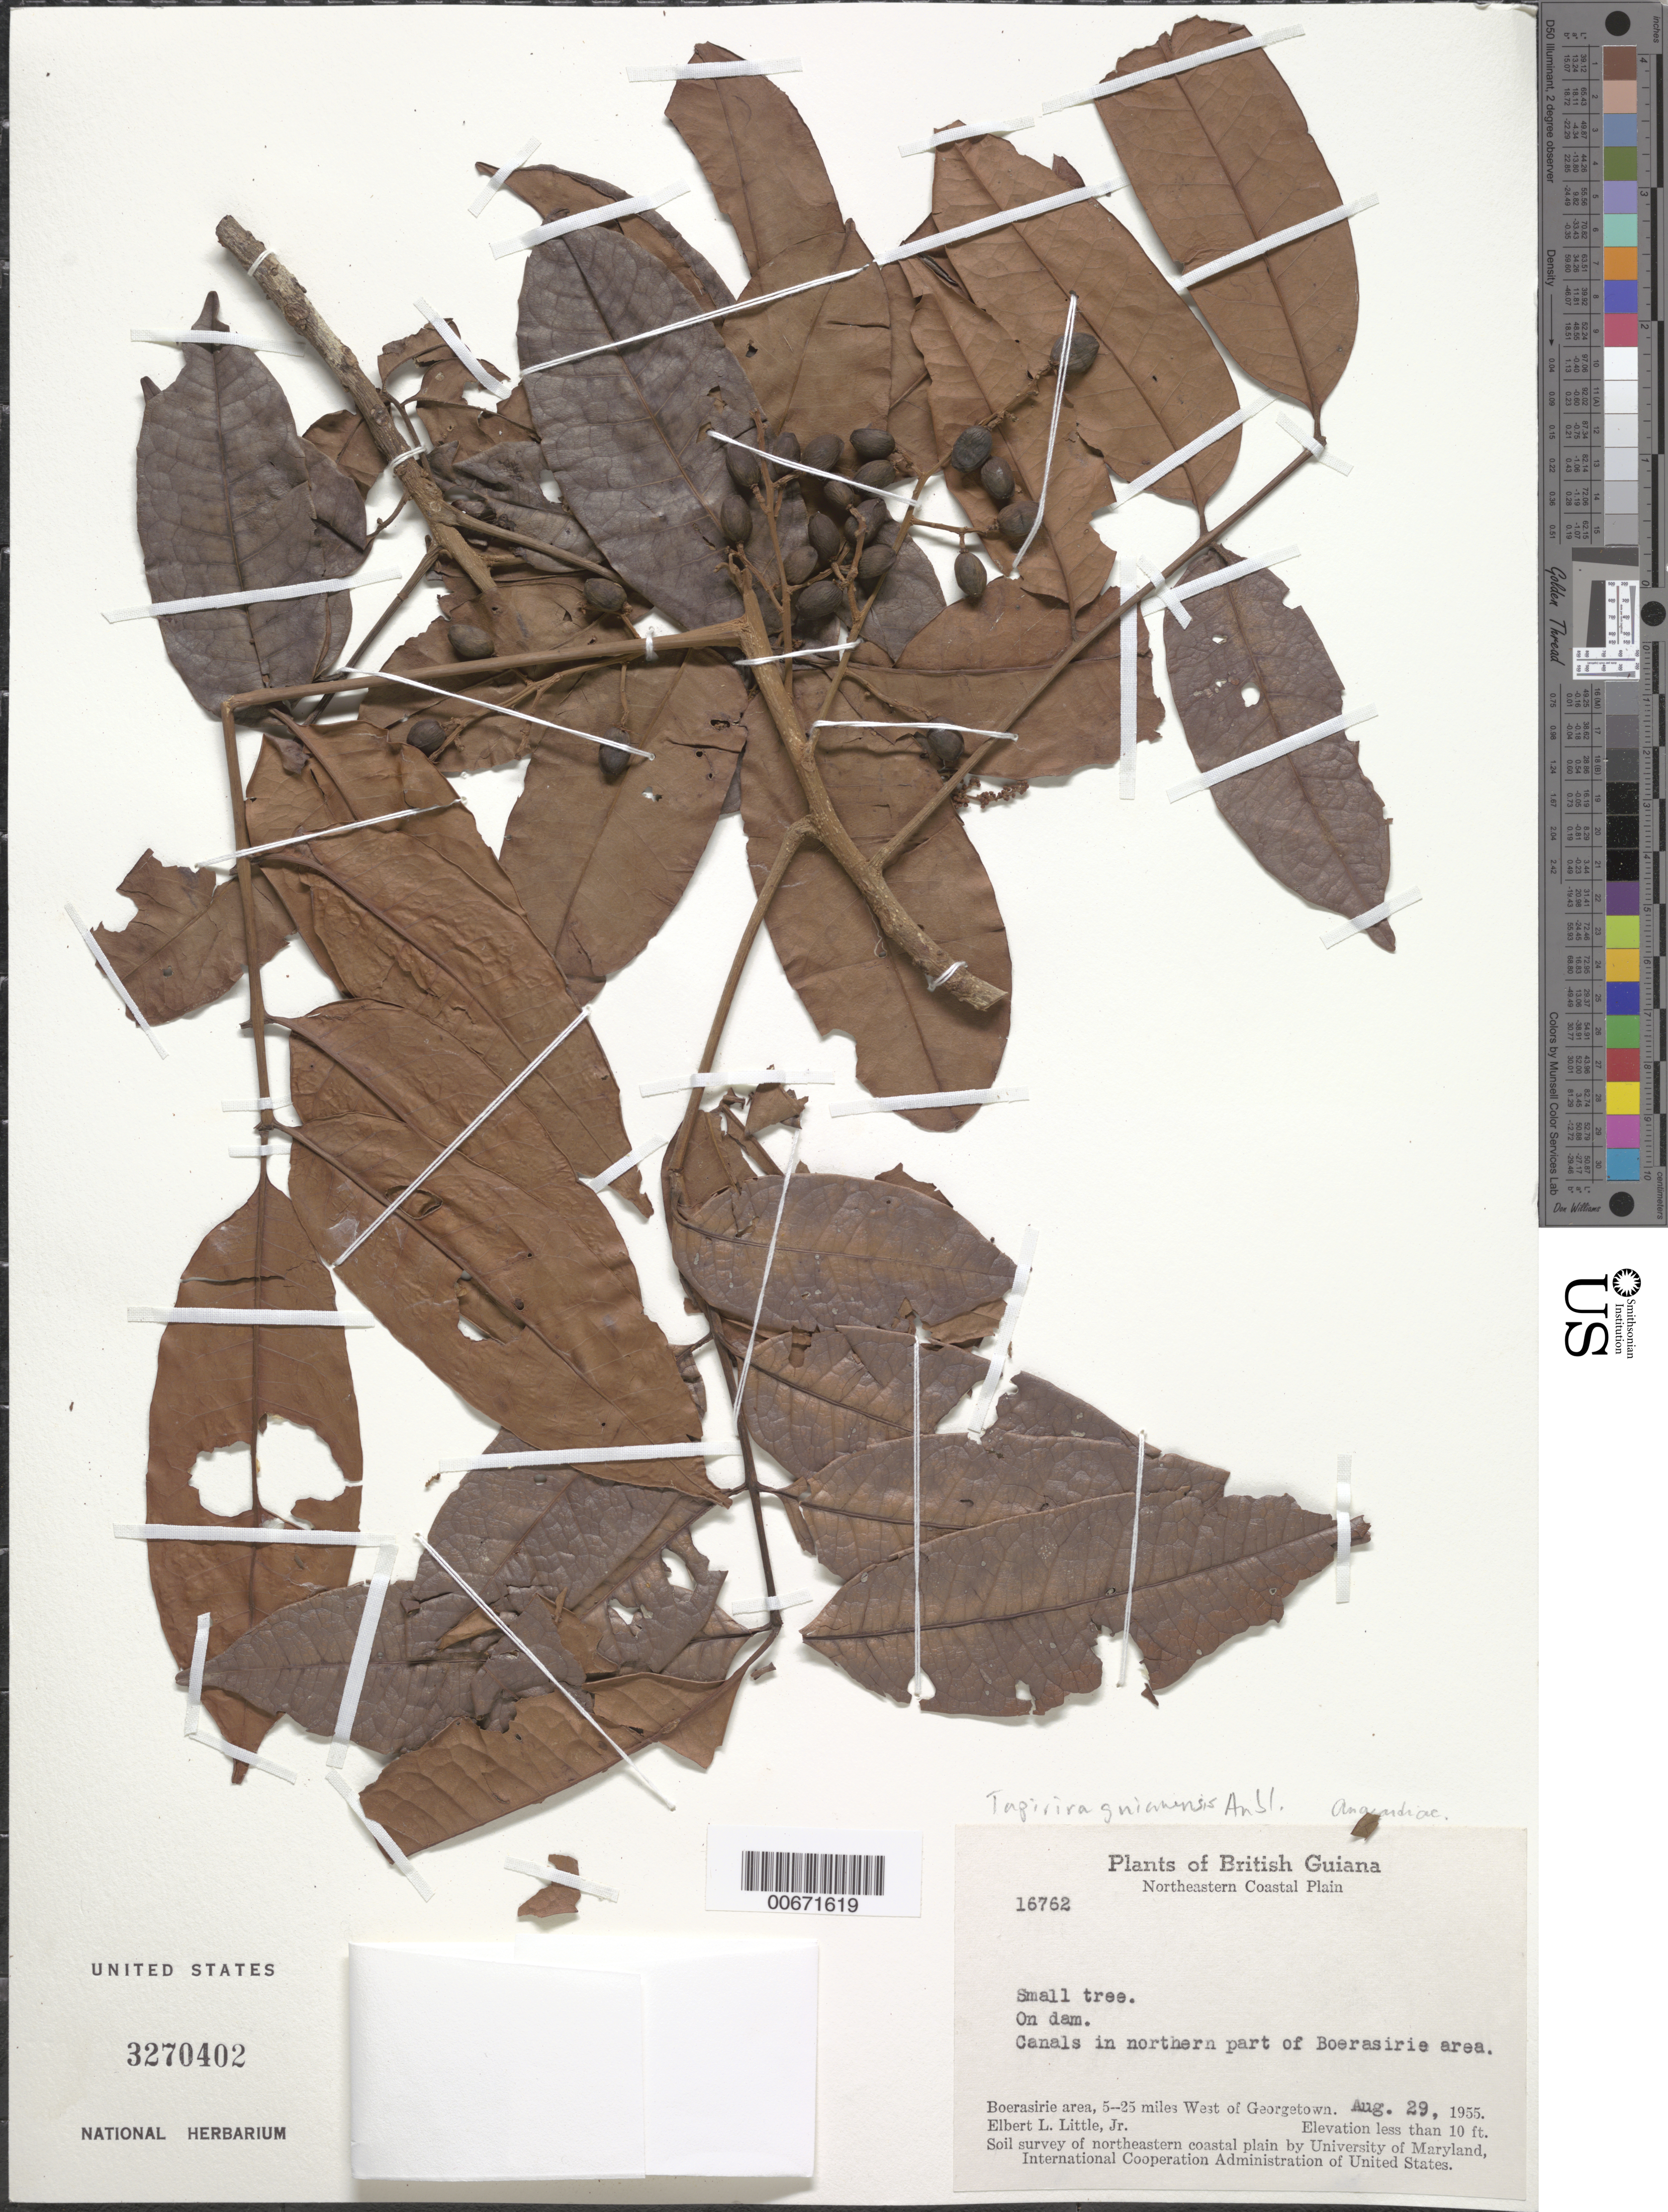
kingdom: Plantae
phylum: Tracheophyta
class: Magnoliopsida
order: Sapindales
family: Anacardiaceae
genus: Tapirira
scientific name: Tapirira guianensis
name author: Aubl.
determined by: Mitchell, John D.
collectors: E. L. Little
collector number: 16762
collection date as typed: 29-Aug-55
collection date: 1955-08-29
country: Guyana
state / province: Essequibo Isl-W. Demerara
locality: Boerasirie area, N part, 5-25 mi. W of Georgetown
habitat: On dam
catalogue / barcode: US 3270402